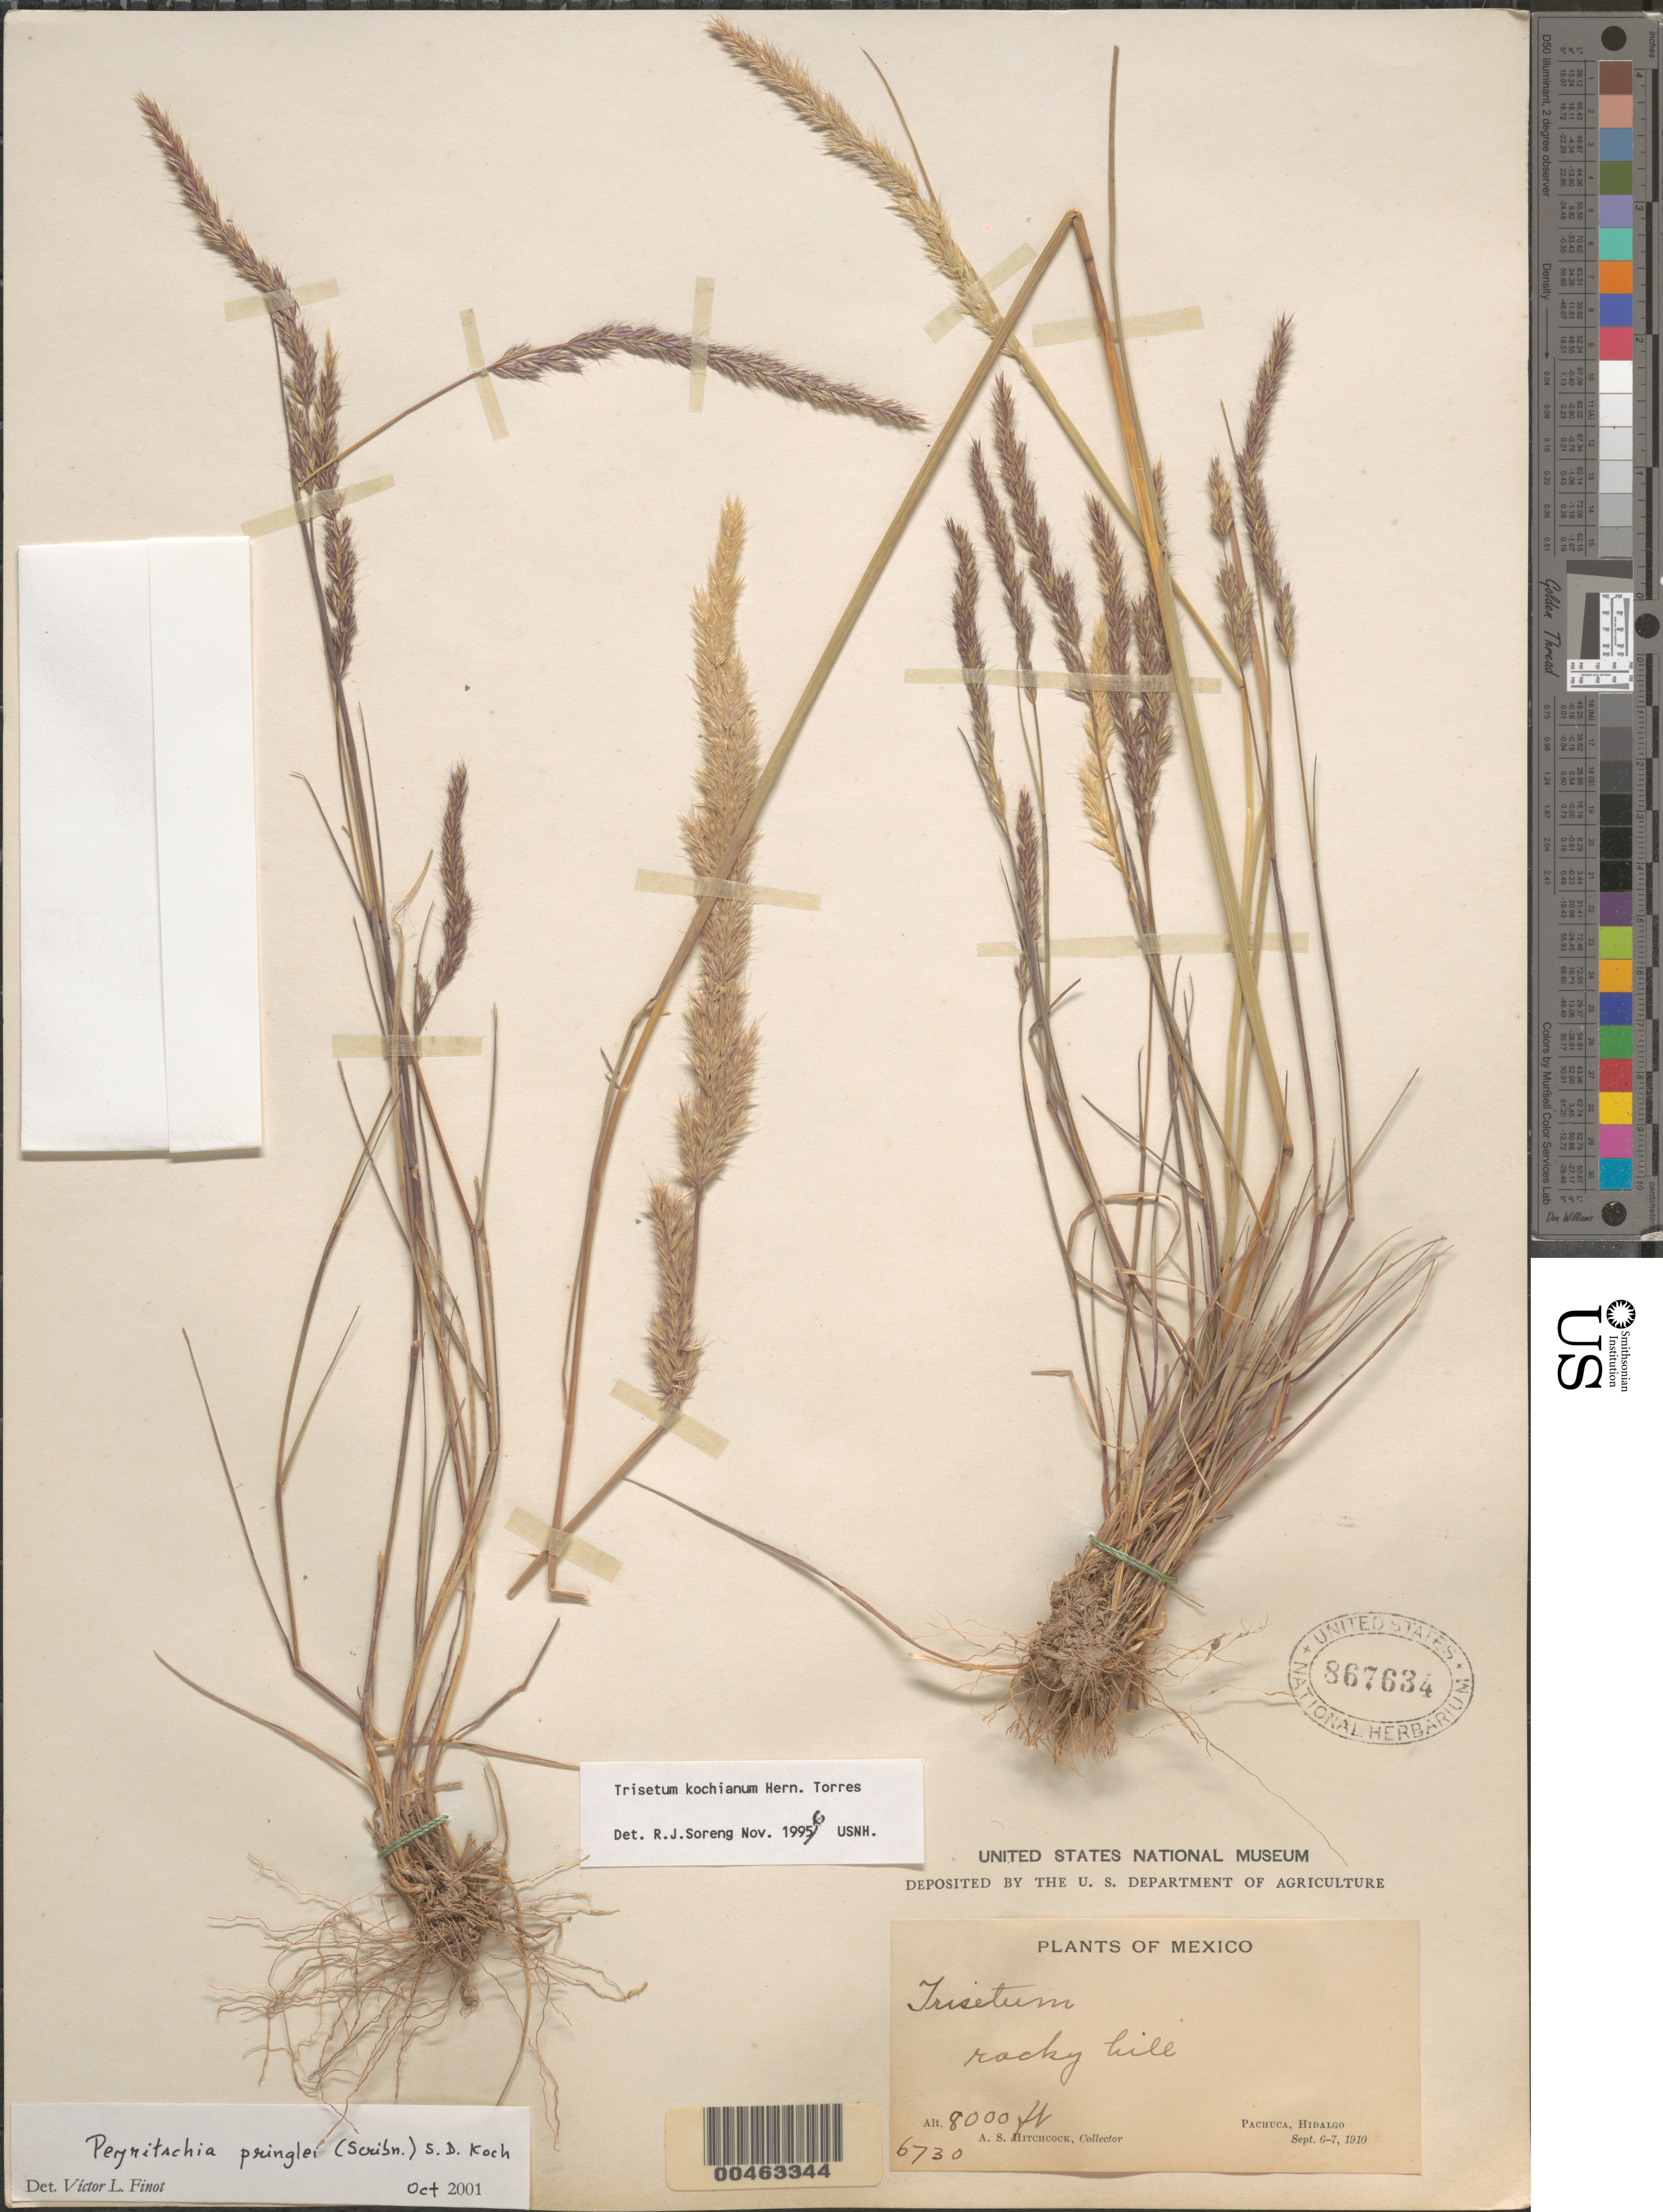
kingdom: Plantae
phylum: Tracheophyta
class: Liliopsida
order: Poales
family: Poaceae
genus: Trisetum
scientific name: Trisetum pringlei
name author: (Scribn.) Hitchc.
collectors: A. S. Hitchcock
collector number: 6730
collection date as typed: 6 Sep 1910 to 7 Sep 1910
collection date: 1910-09-06/1910-09-07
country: Mexico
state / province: Hidalgo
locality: Pachuca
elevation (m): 2438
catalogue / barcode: US 867634